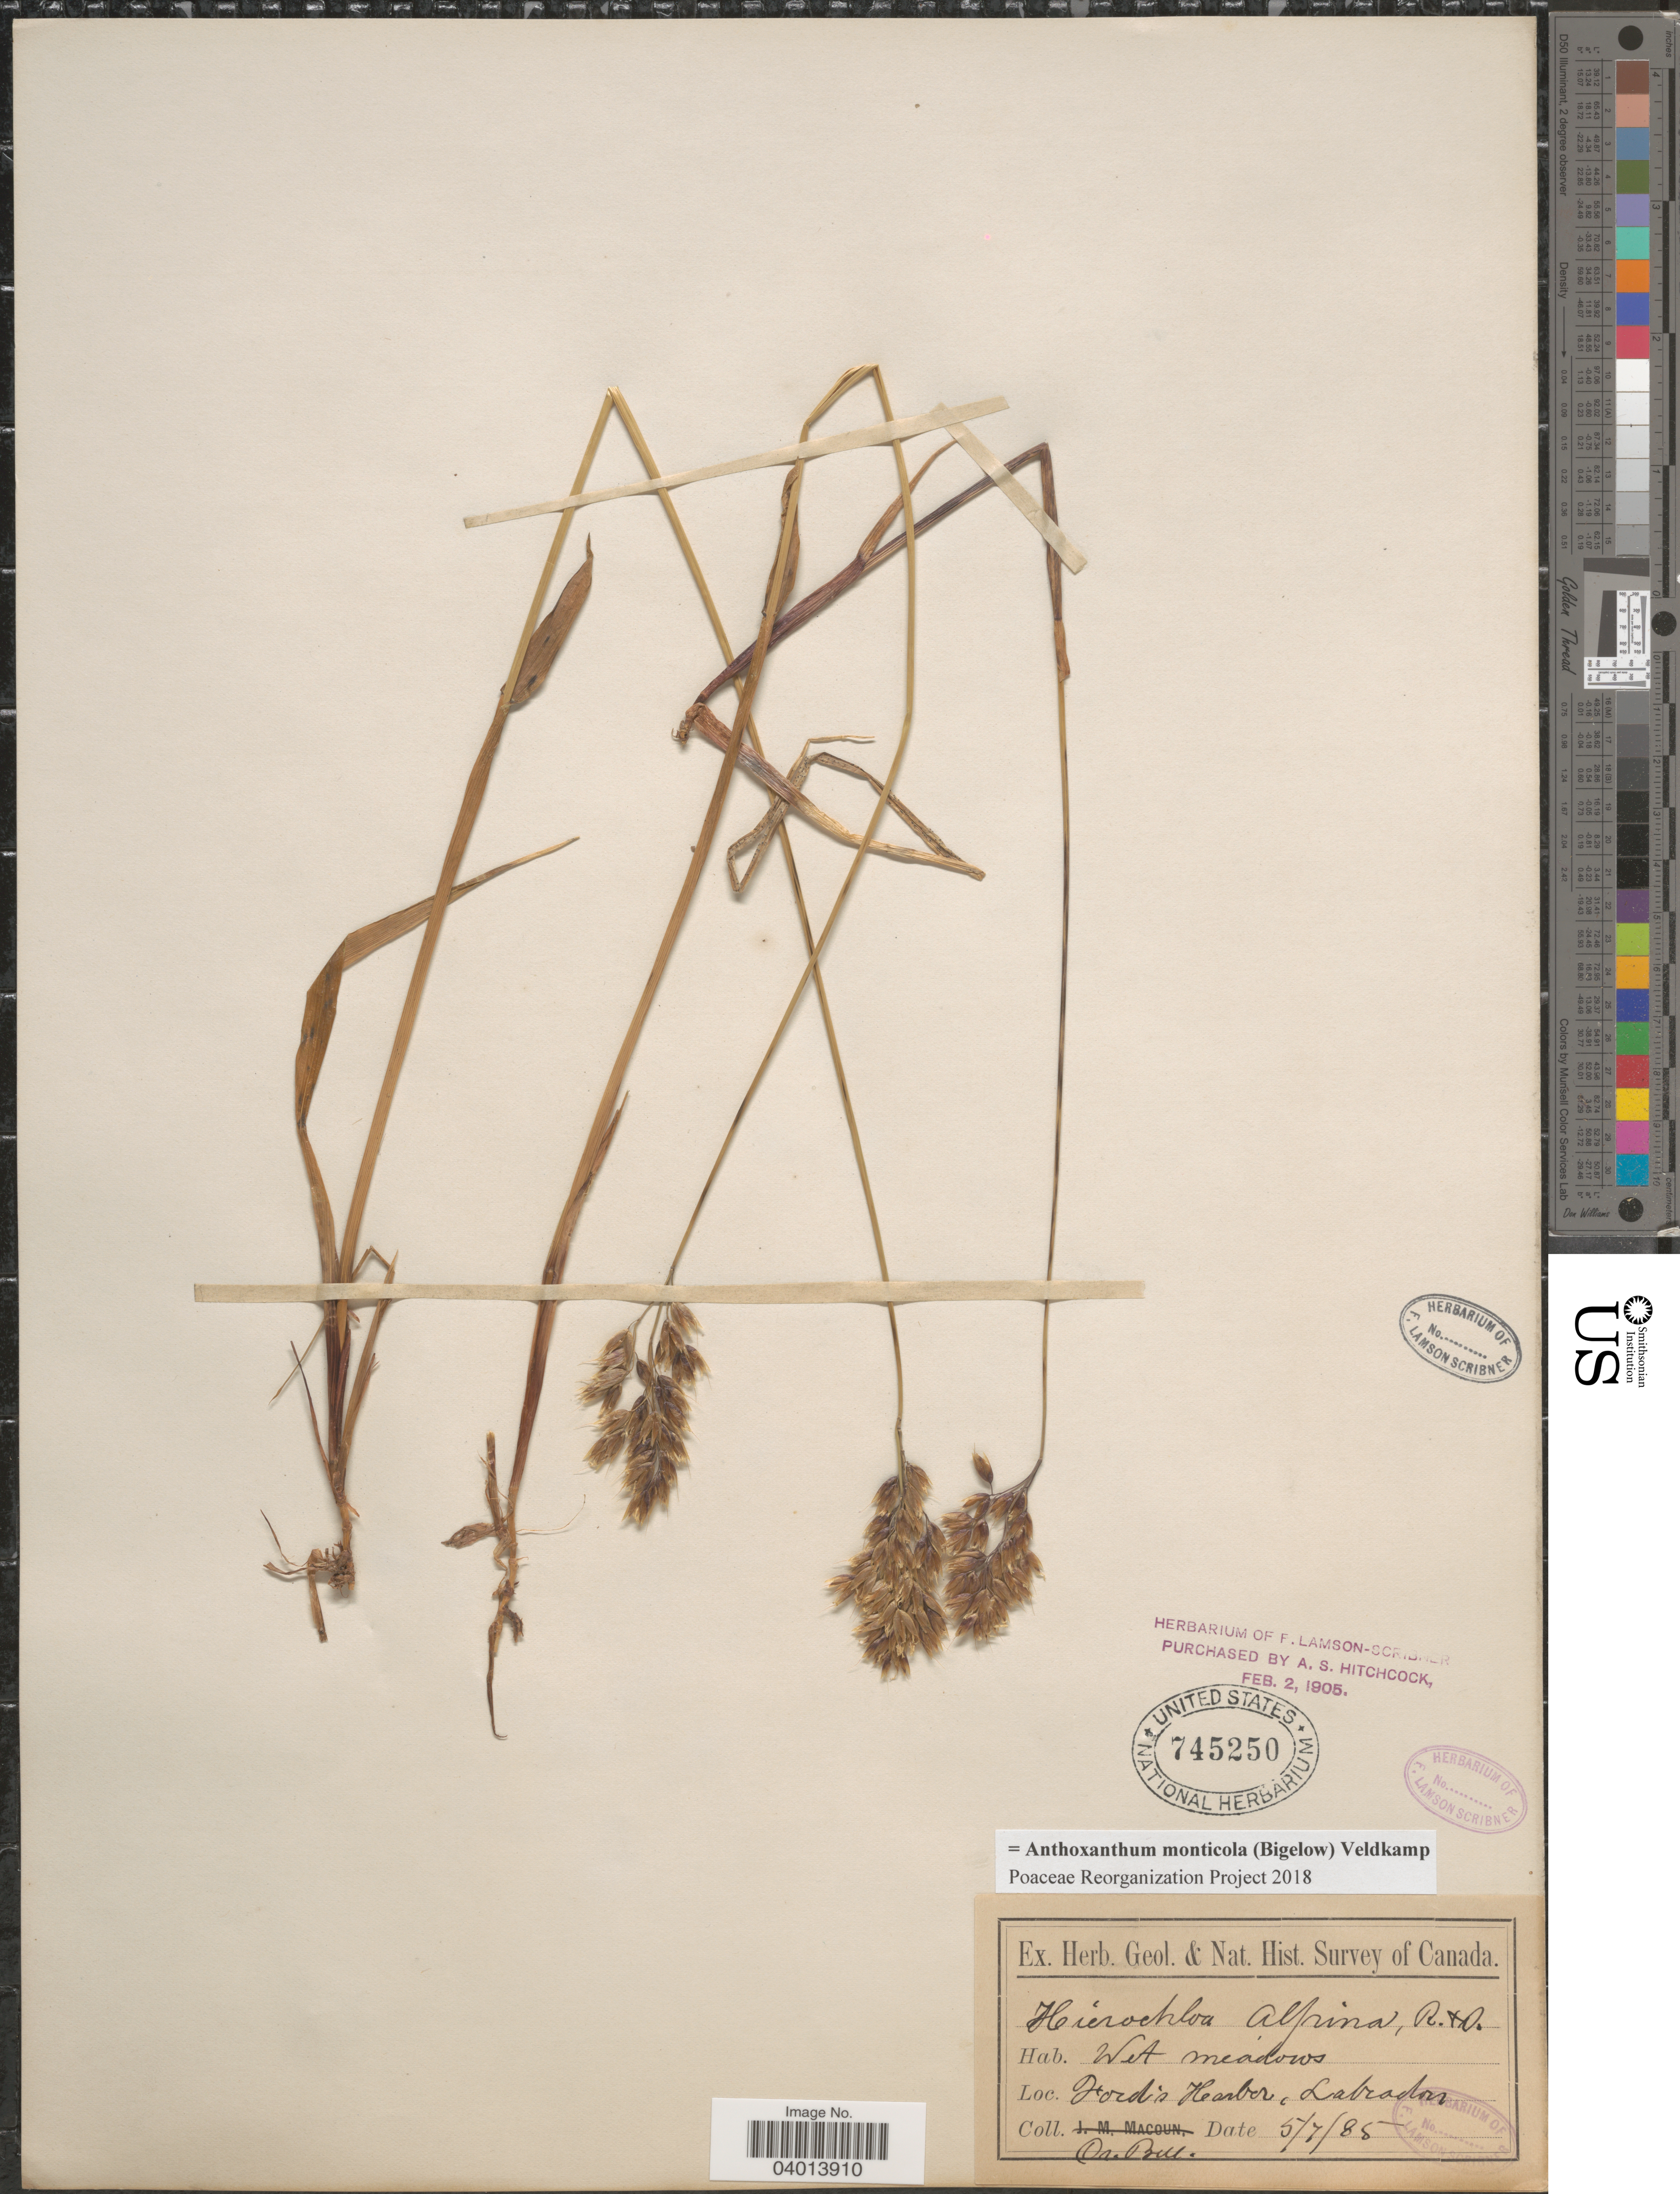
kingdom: Plantae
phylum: Tracheophyta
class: Liliopsida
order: Poales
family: Poaceae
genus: Anthoxanthum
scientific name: Anthoxanthum monticola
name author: (Bigelow) Veldkamp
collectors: -- Bell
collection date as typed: Transcribed d/m/y: 5/7/85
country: Canada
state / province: Newfoundland and Labrador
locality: Ford's Harbor, Labrador.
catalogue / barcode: US 745250